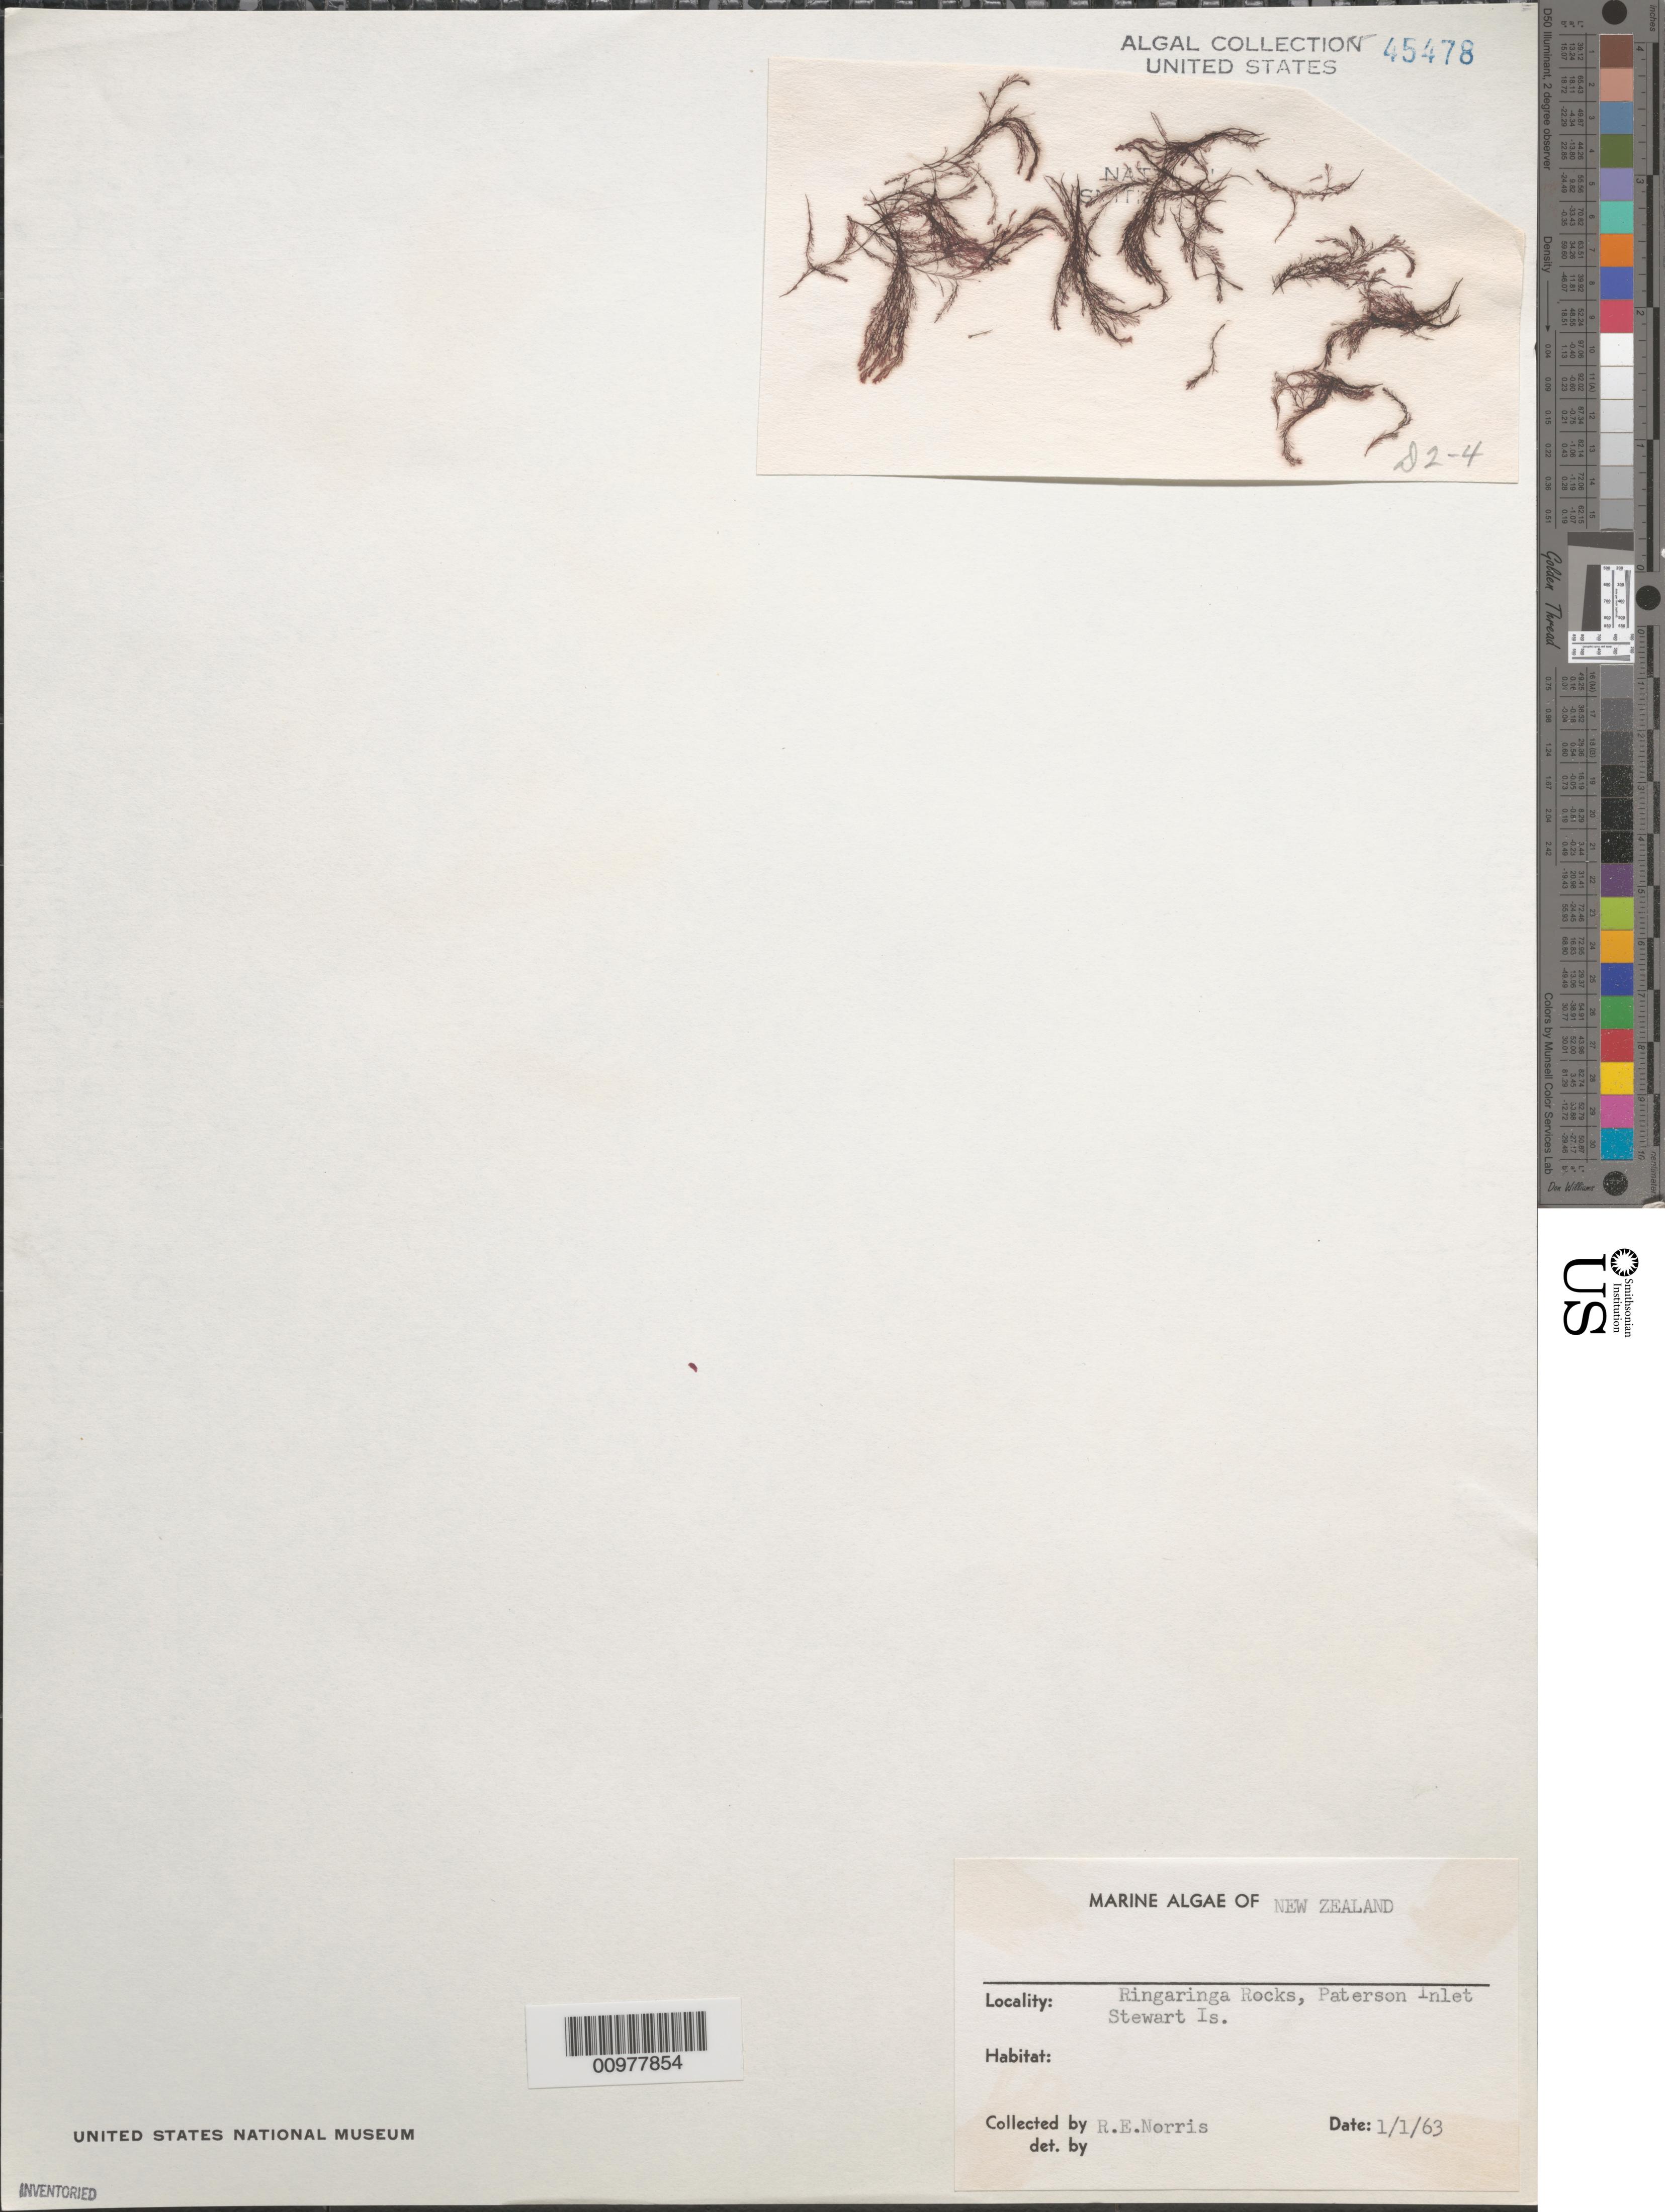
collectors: R. E. Norris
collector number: D2-4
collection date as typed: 01 Jan 1963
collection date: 1963-01-01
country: New Zealand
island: Stewart Island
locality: Ringaringa Rocks, Paterson Inlet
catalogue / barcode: US 45478